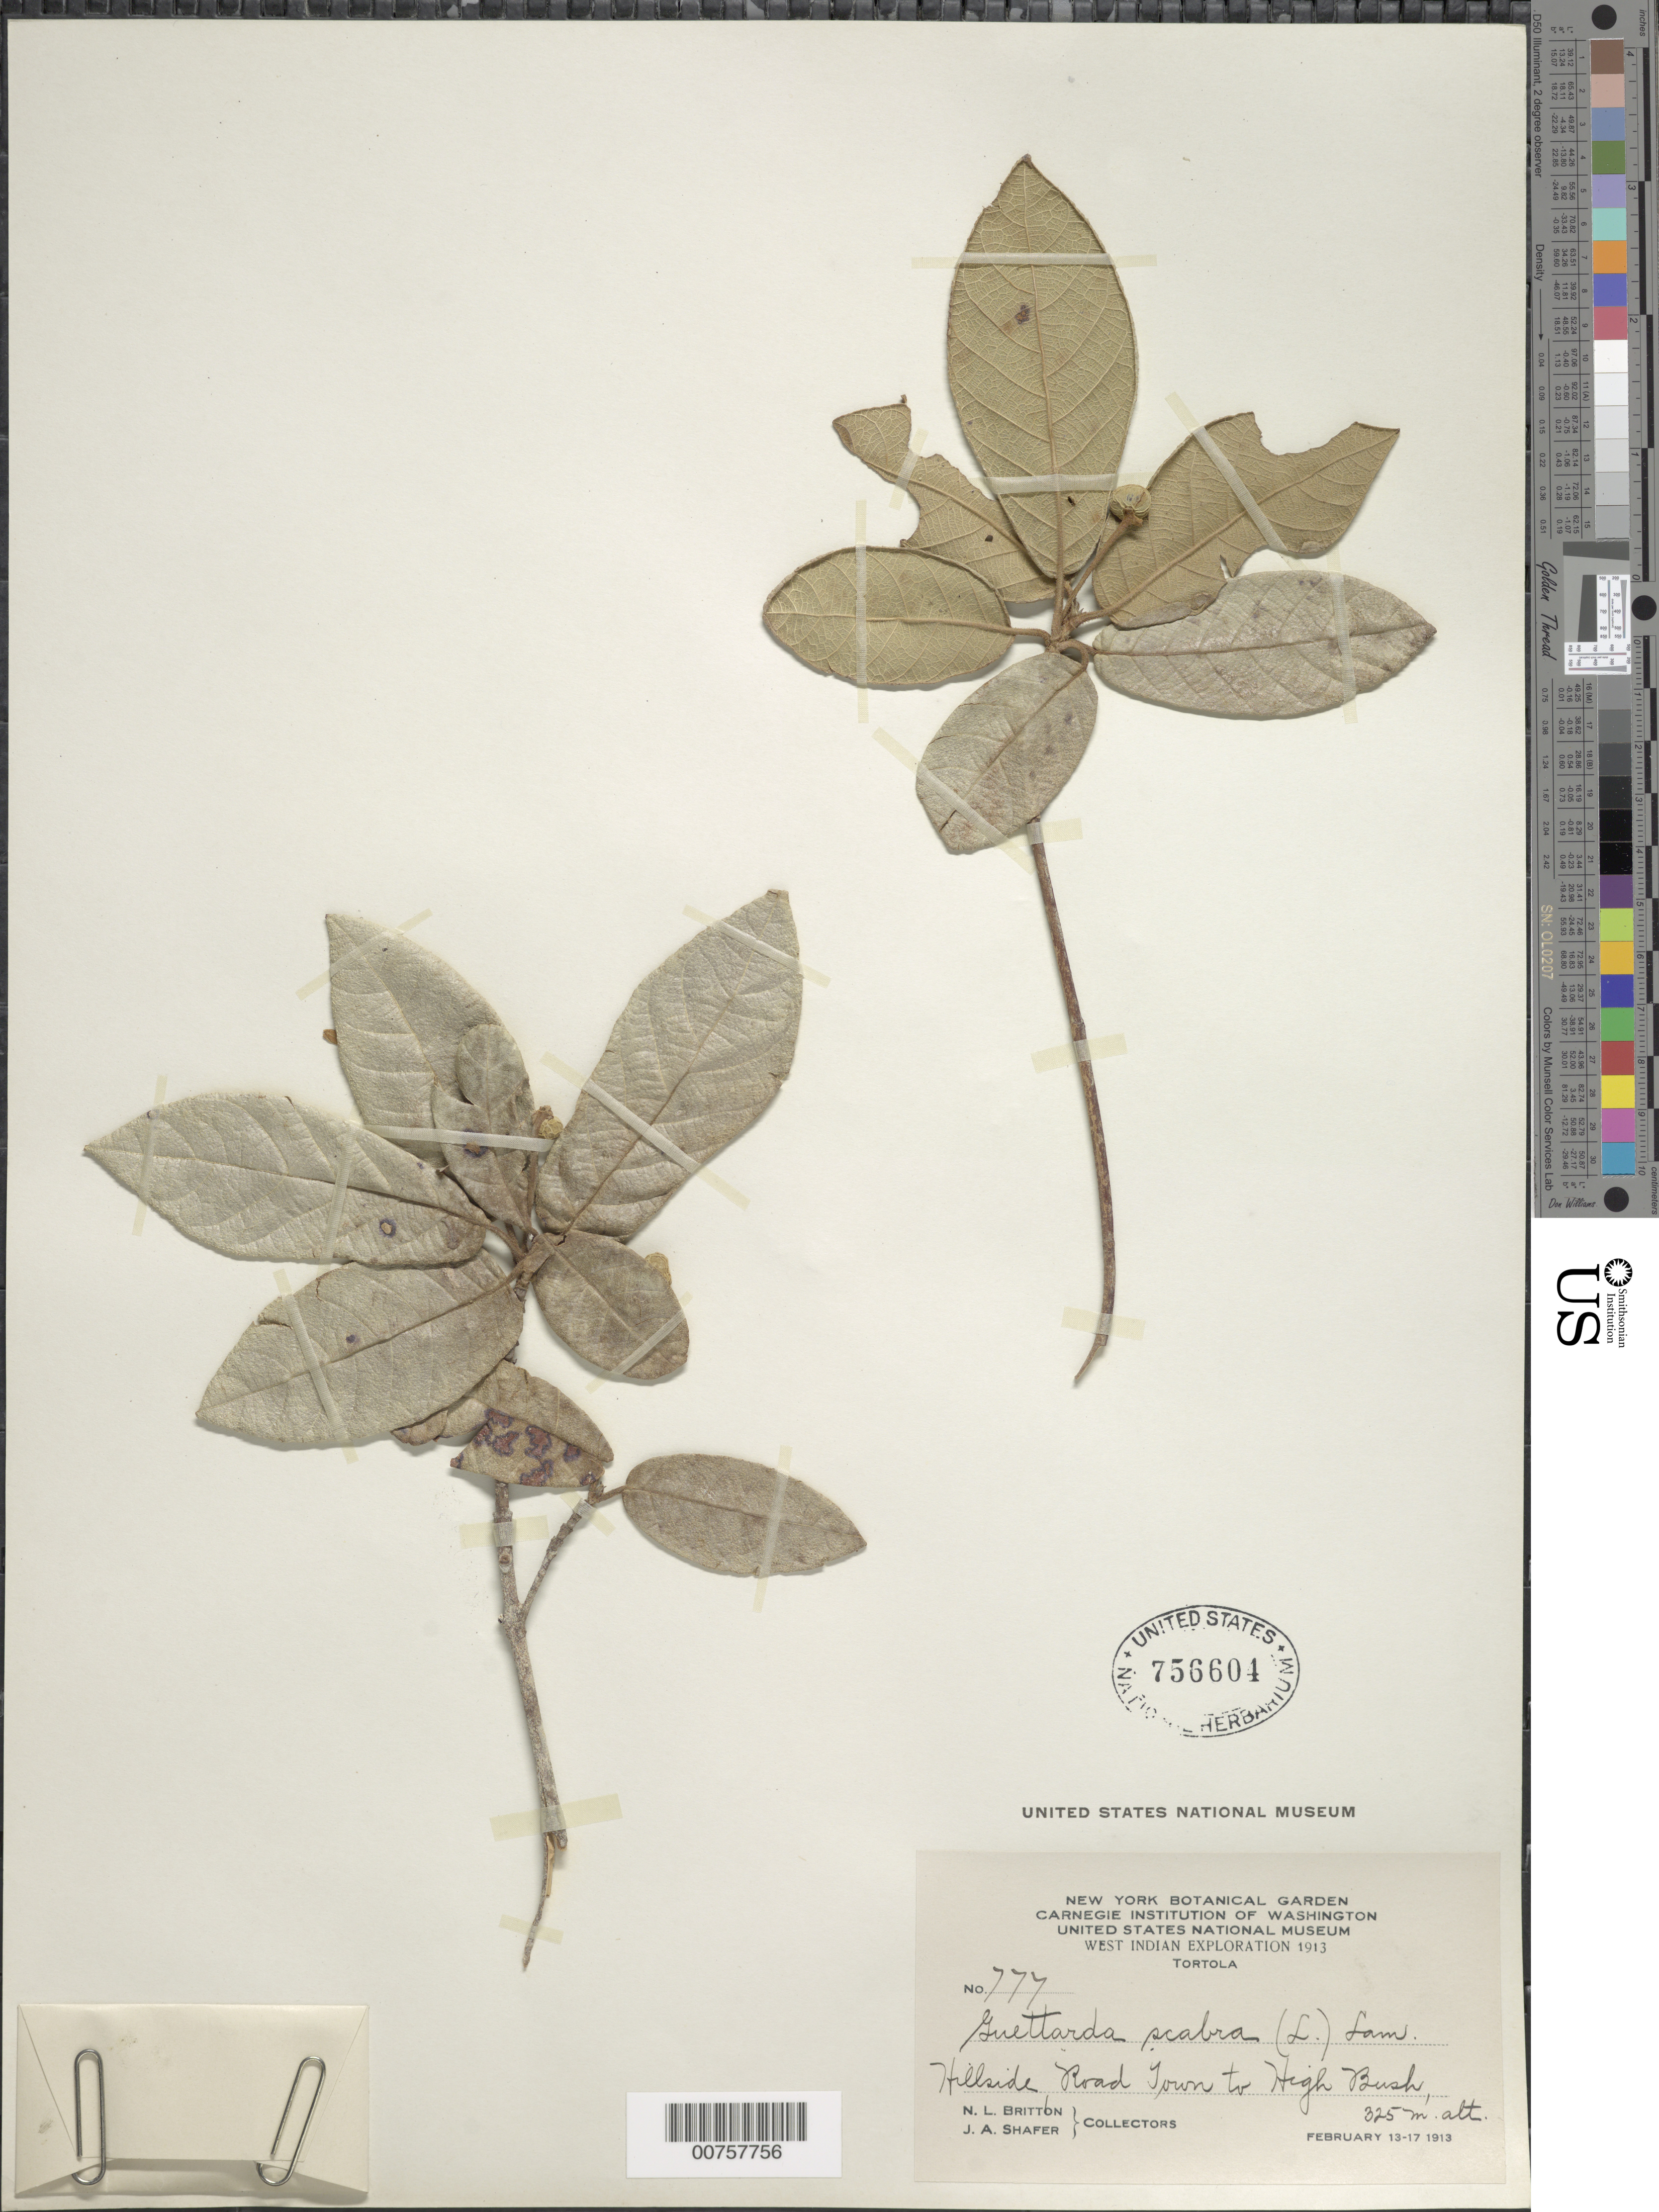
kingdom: Plantae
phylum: Tracheophyta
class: Magnoliopsida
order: Gentianales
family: Rubiaceae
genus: Guettarda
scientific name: Guettarda scabra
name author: (L.) Vent.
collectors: N. Britton & J. A. Shafer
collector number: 777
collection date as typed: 13 Feb 1913 to 17 Feb 1913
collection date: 1913-02-13/1913-02-17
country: British Virgin Islands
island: Tortola Island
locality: Road Town to High Bush.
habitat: Hillside.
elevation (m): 325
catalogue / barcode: US 756604